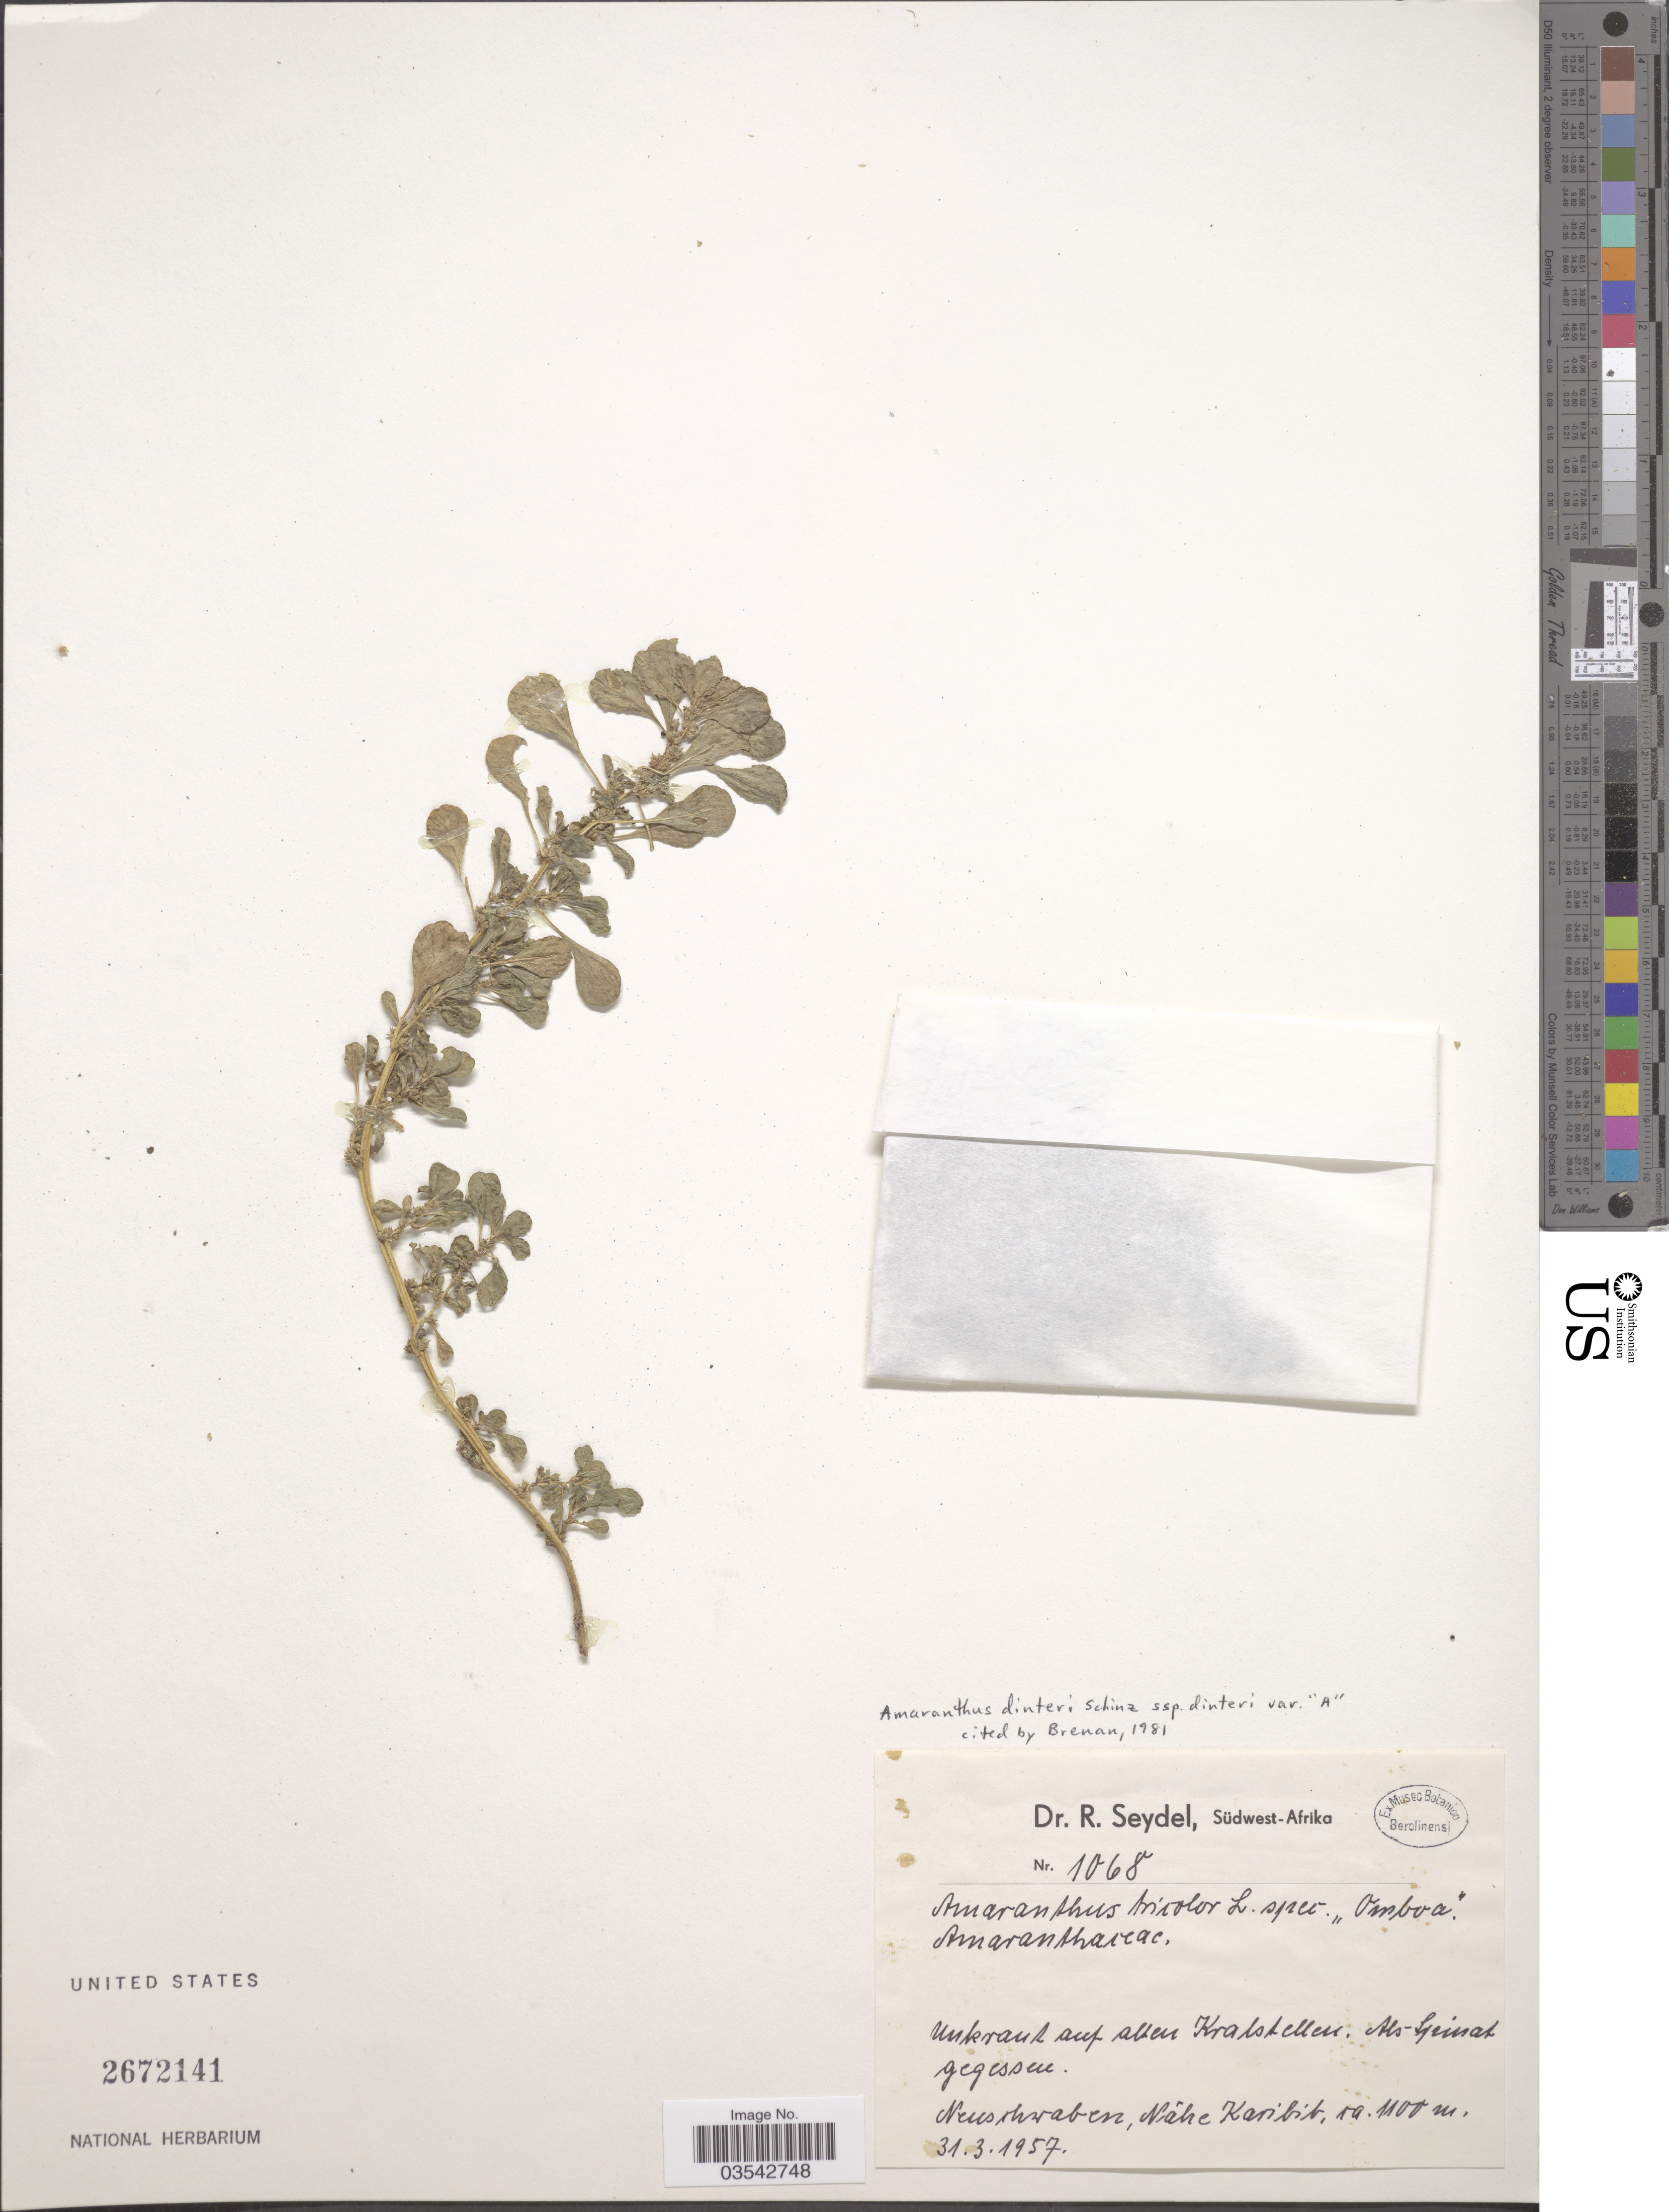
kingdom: Plantae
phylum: Tracheophyta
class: Magnoliopsida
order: Caryophyllales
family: Amaranthaceae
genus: Amaranthus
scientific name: Amaranthus dinteri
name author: Schinz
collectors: R. Seydel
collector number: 1068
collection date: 1957-03-31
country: Namibia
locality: Südwest-Afrika. Neuschwaben, Nâhe Karibib.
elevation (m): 1100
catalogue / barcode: US 2672141